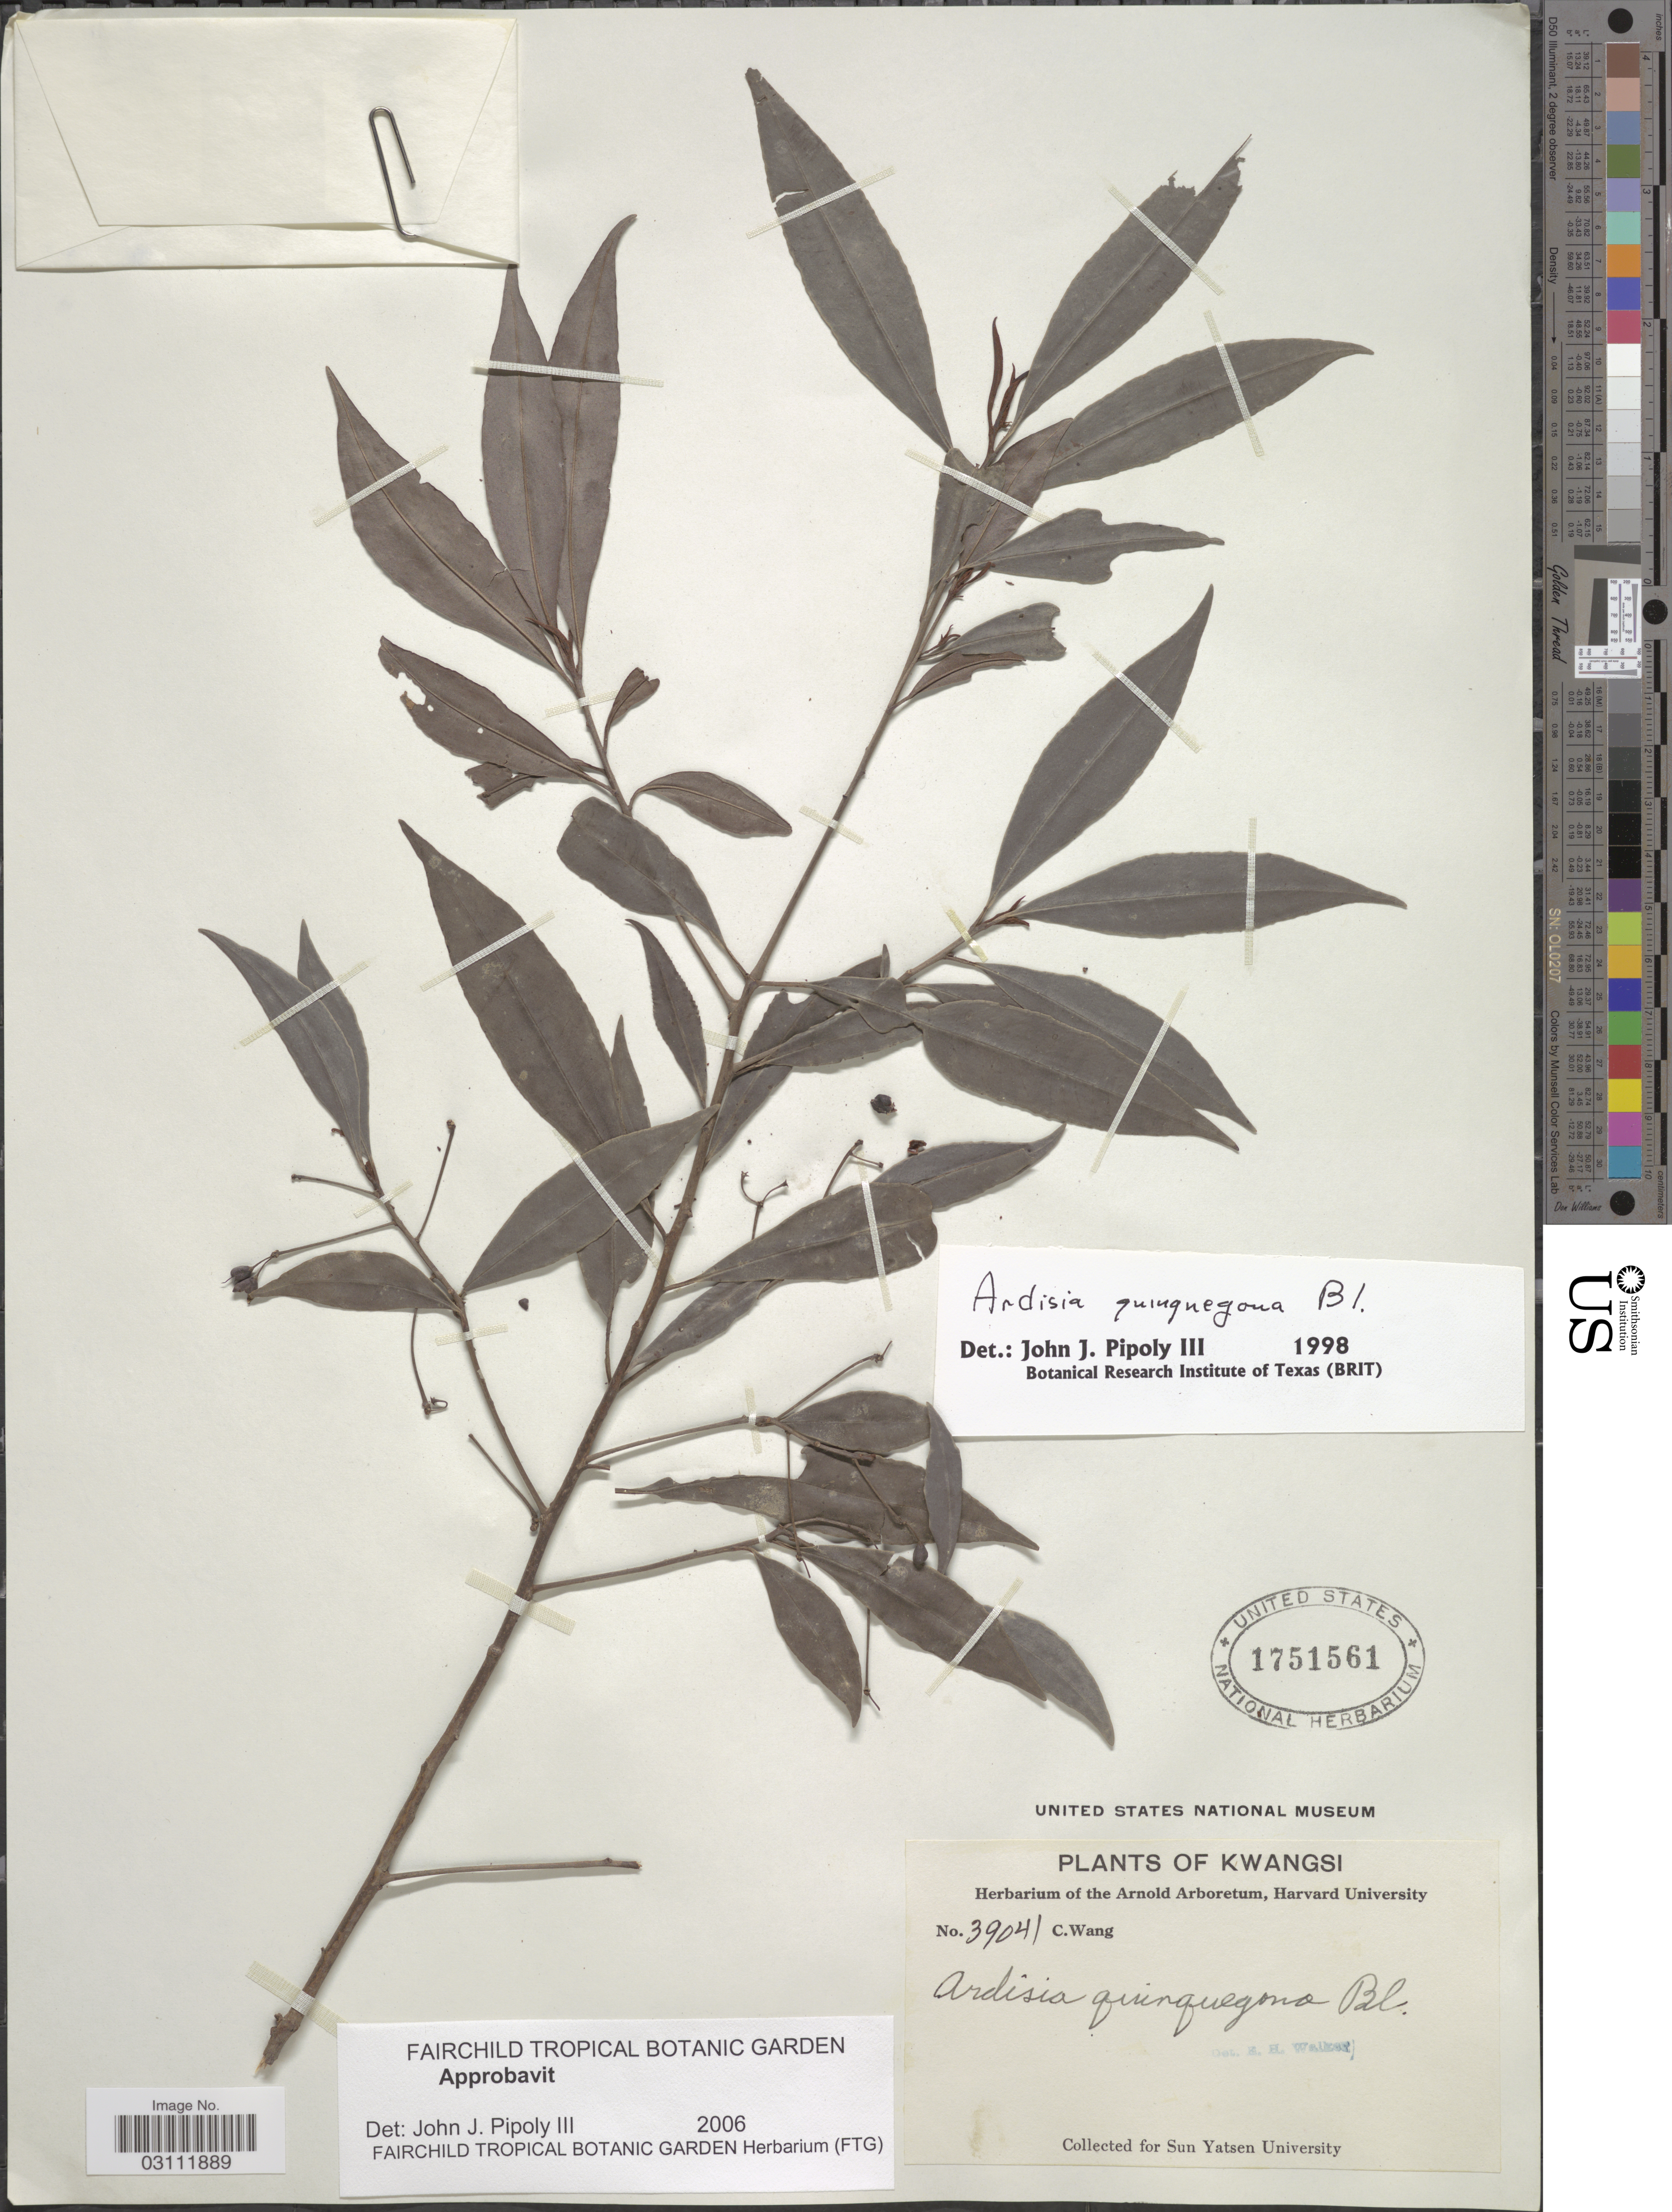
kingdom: Plantae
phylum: Tracheophyta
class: Magnoliopsida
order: Ericales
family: Primulaceae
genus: Ardisia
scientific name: Ardisia quinquegona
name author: Blume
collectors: C. Wang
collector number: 39041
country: China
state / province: Guangxi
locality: Kwangsi.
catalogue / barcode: US 1751561